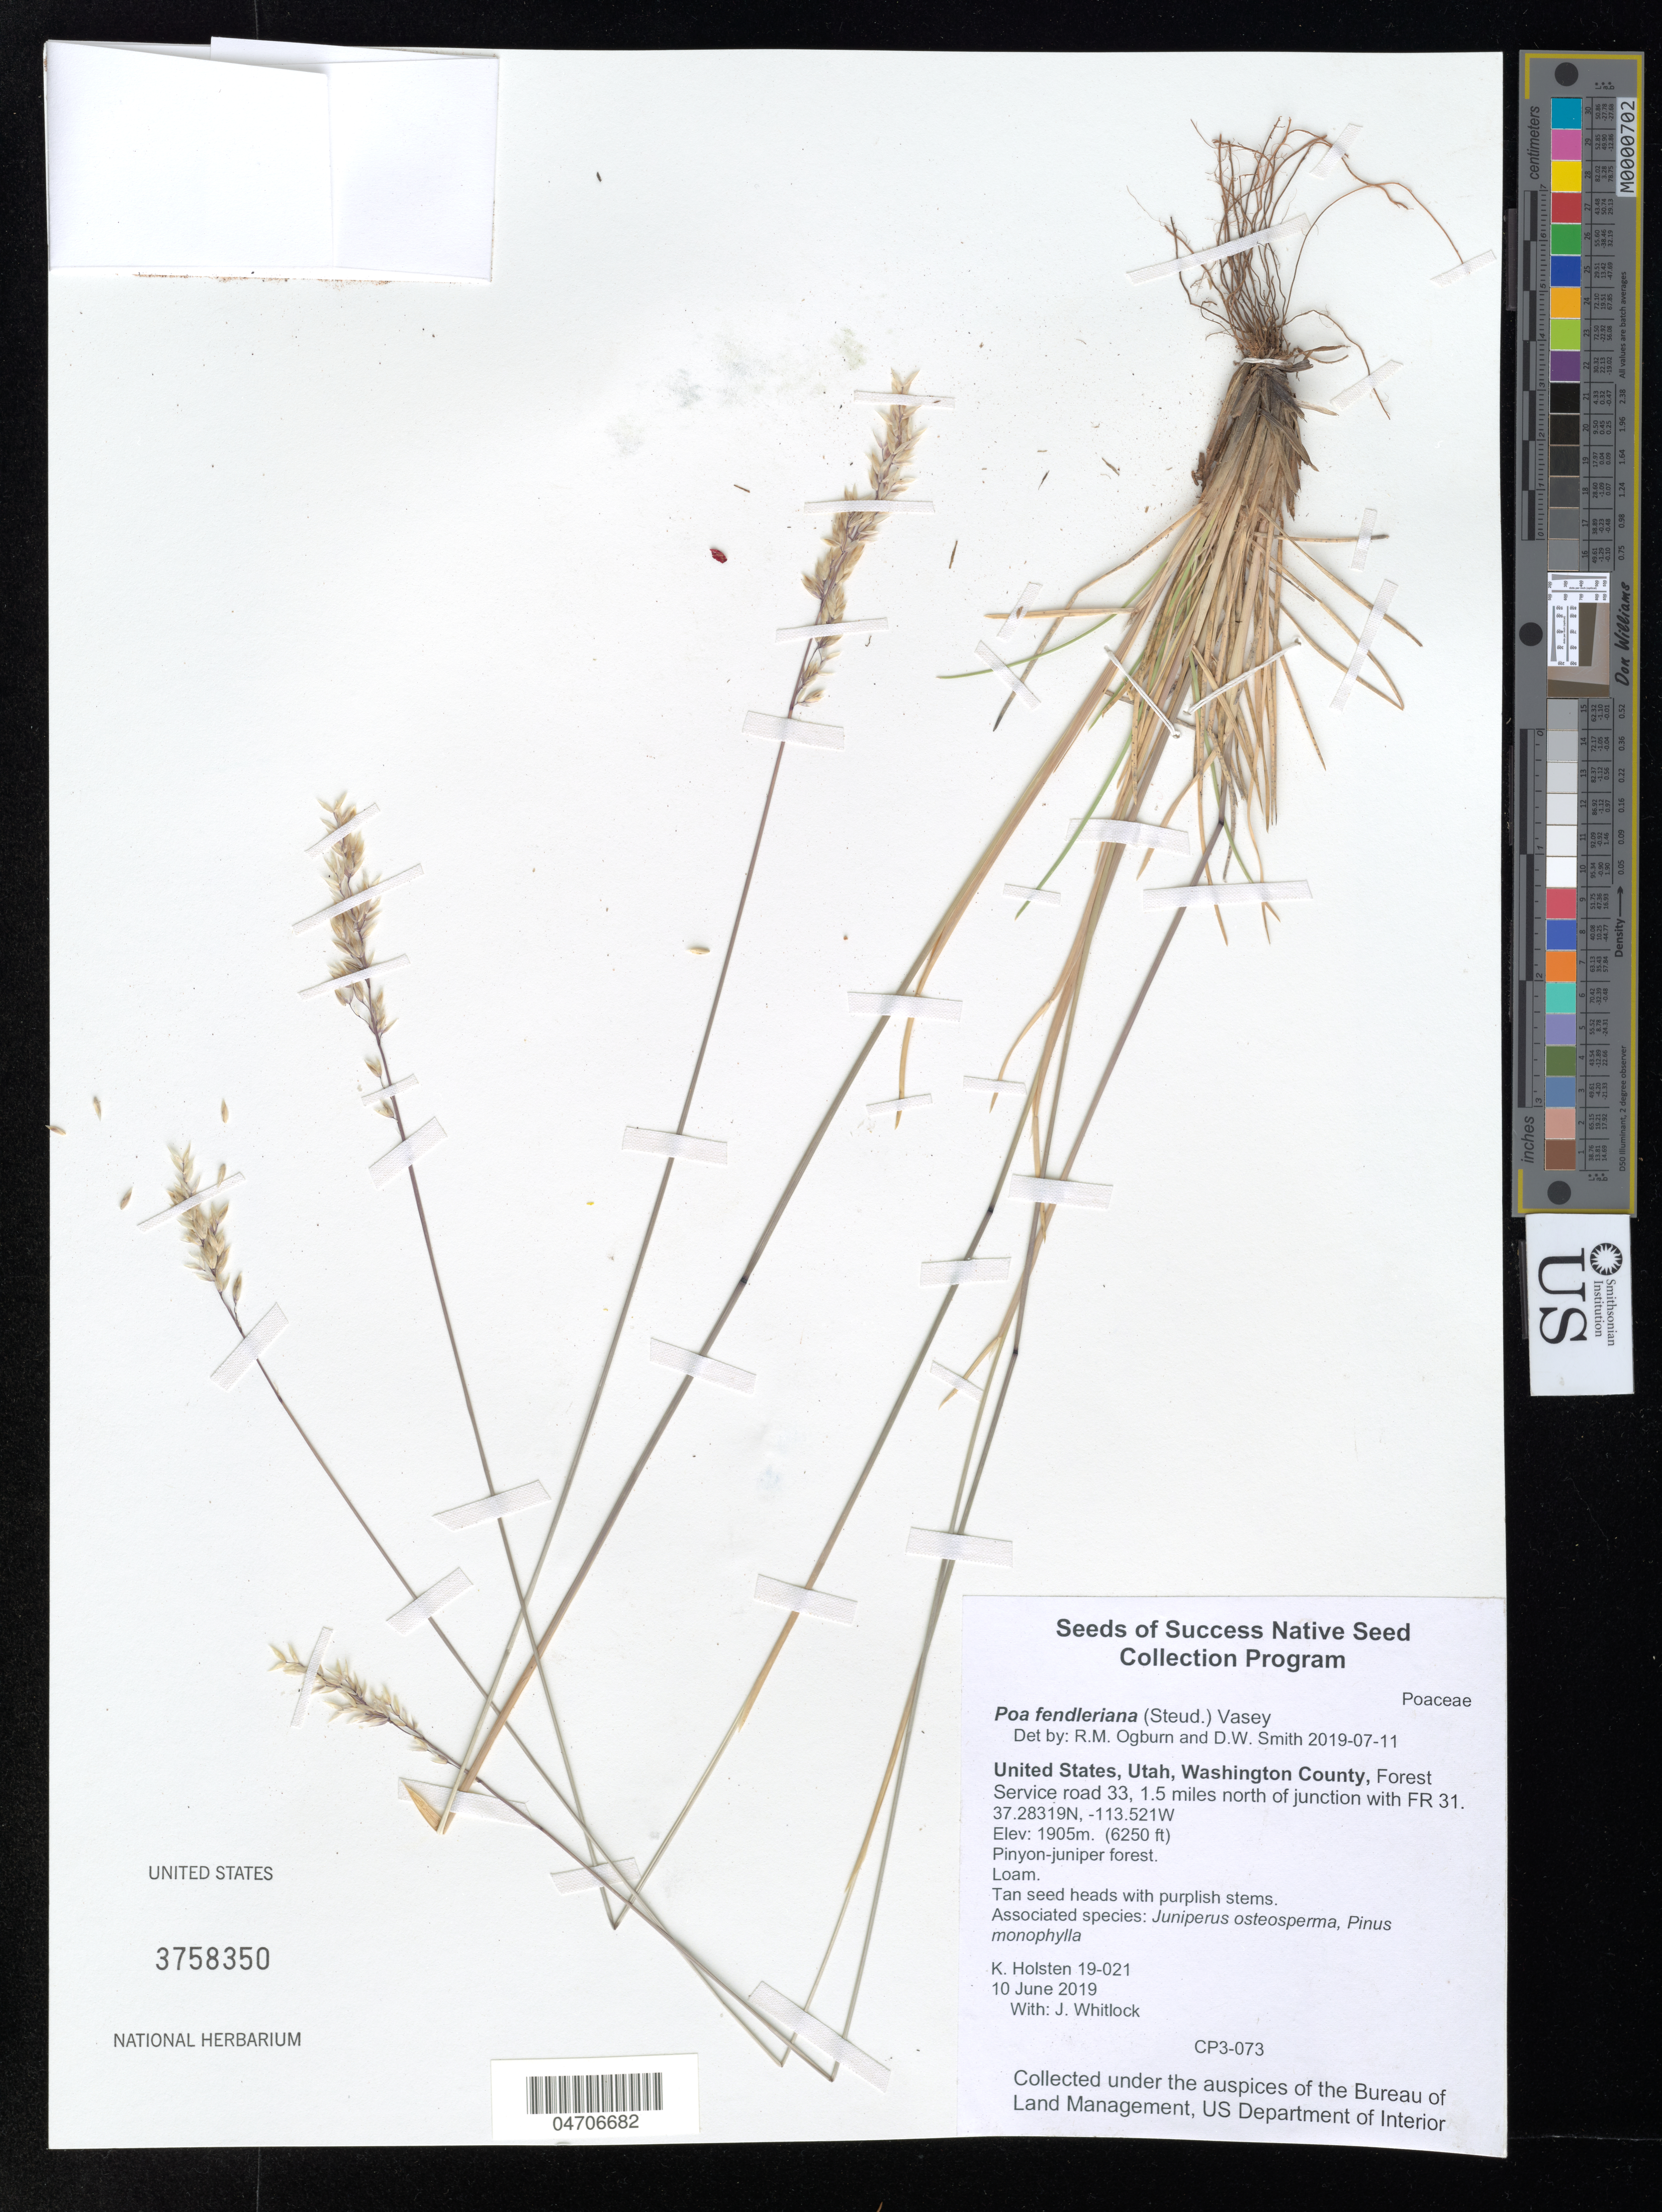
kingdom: Plantae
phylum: Tracheophyta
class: Liliopsida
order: Poales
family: Poaceae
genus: Poa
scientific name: Poa fendleriana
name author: (Steud.) Vasey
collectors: B. Ponman & A. Quintanar Castillo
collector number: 19-021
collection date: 2019-06-10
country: United States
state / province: Utah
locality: Washington County, Forest Service road 33, 1.5 miles north of junction with FR 31.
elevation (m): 1905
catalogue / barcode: US 3758350